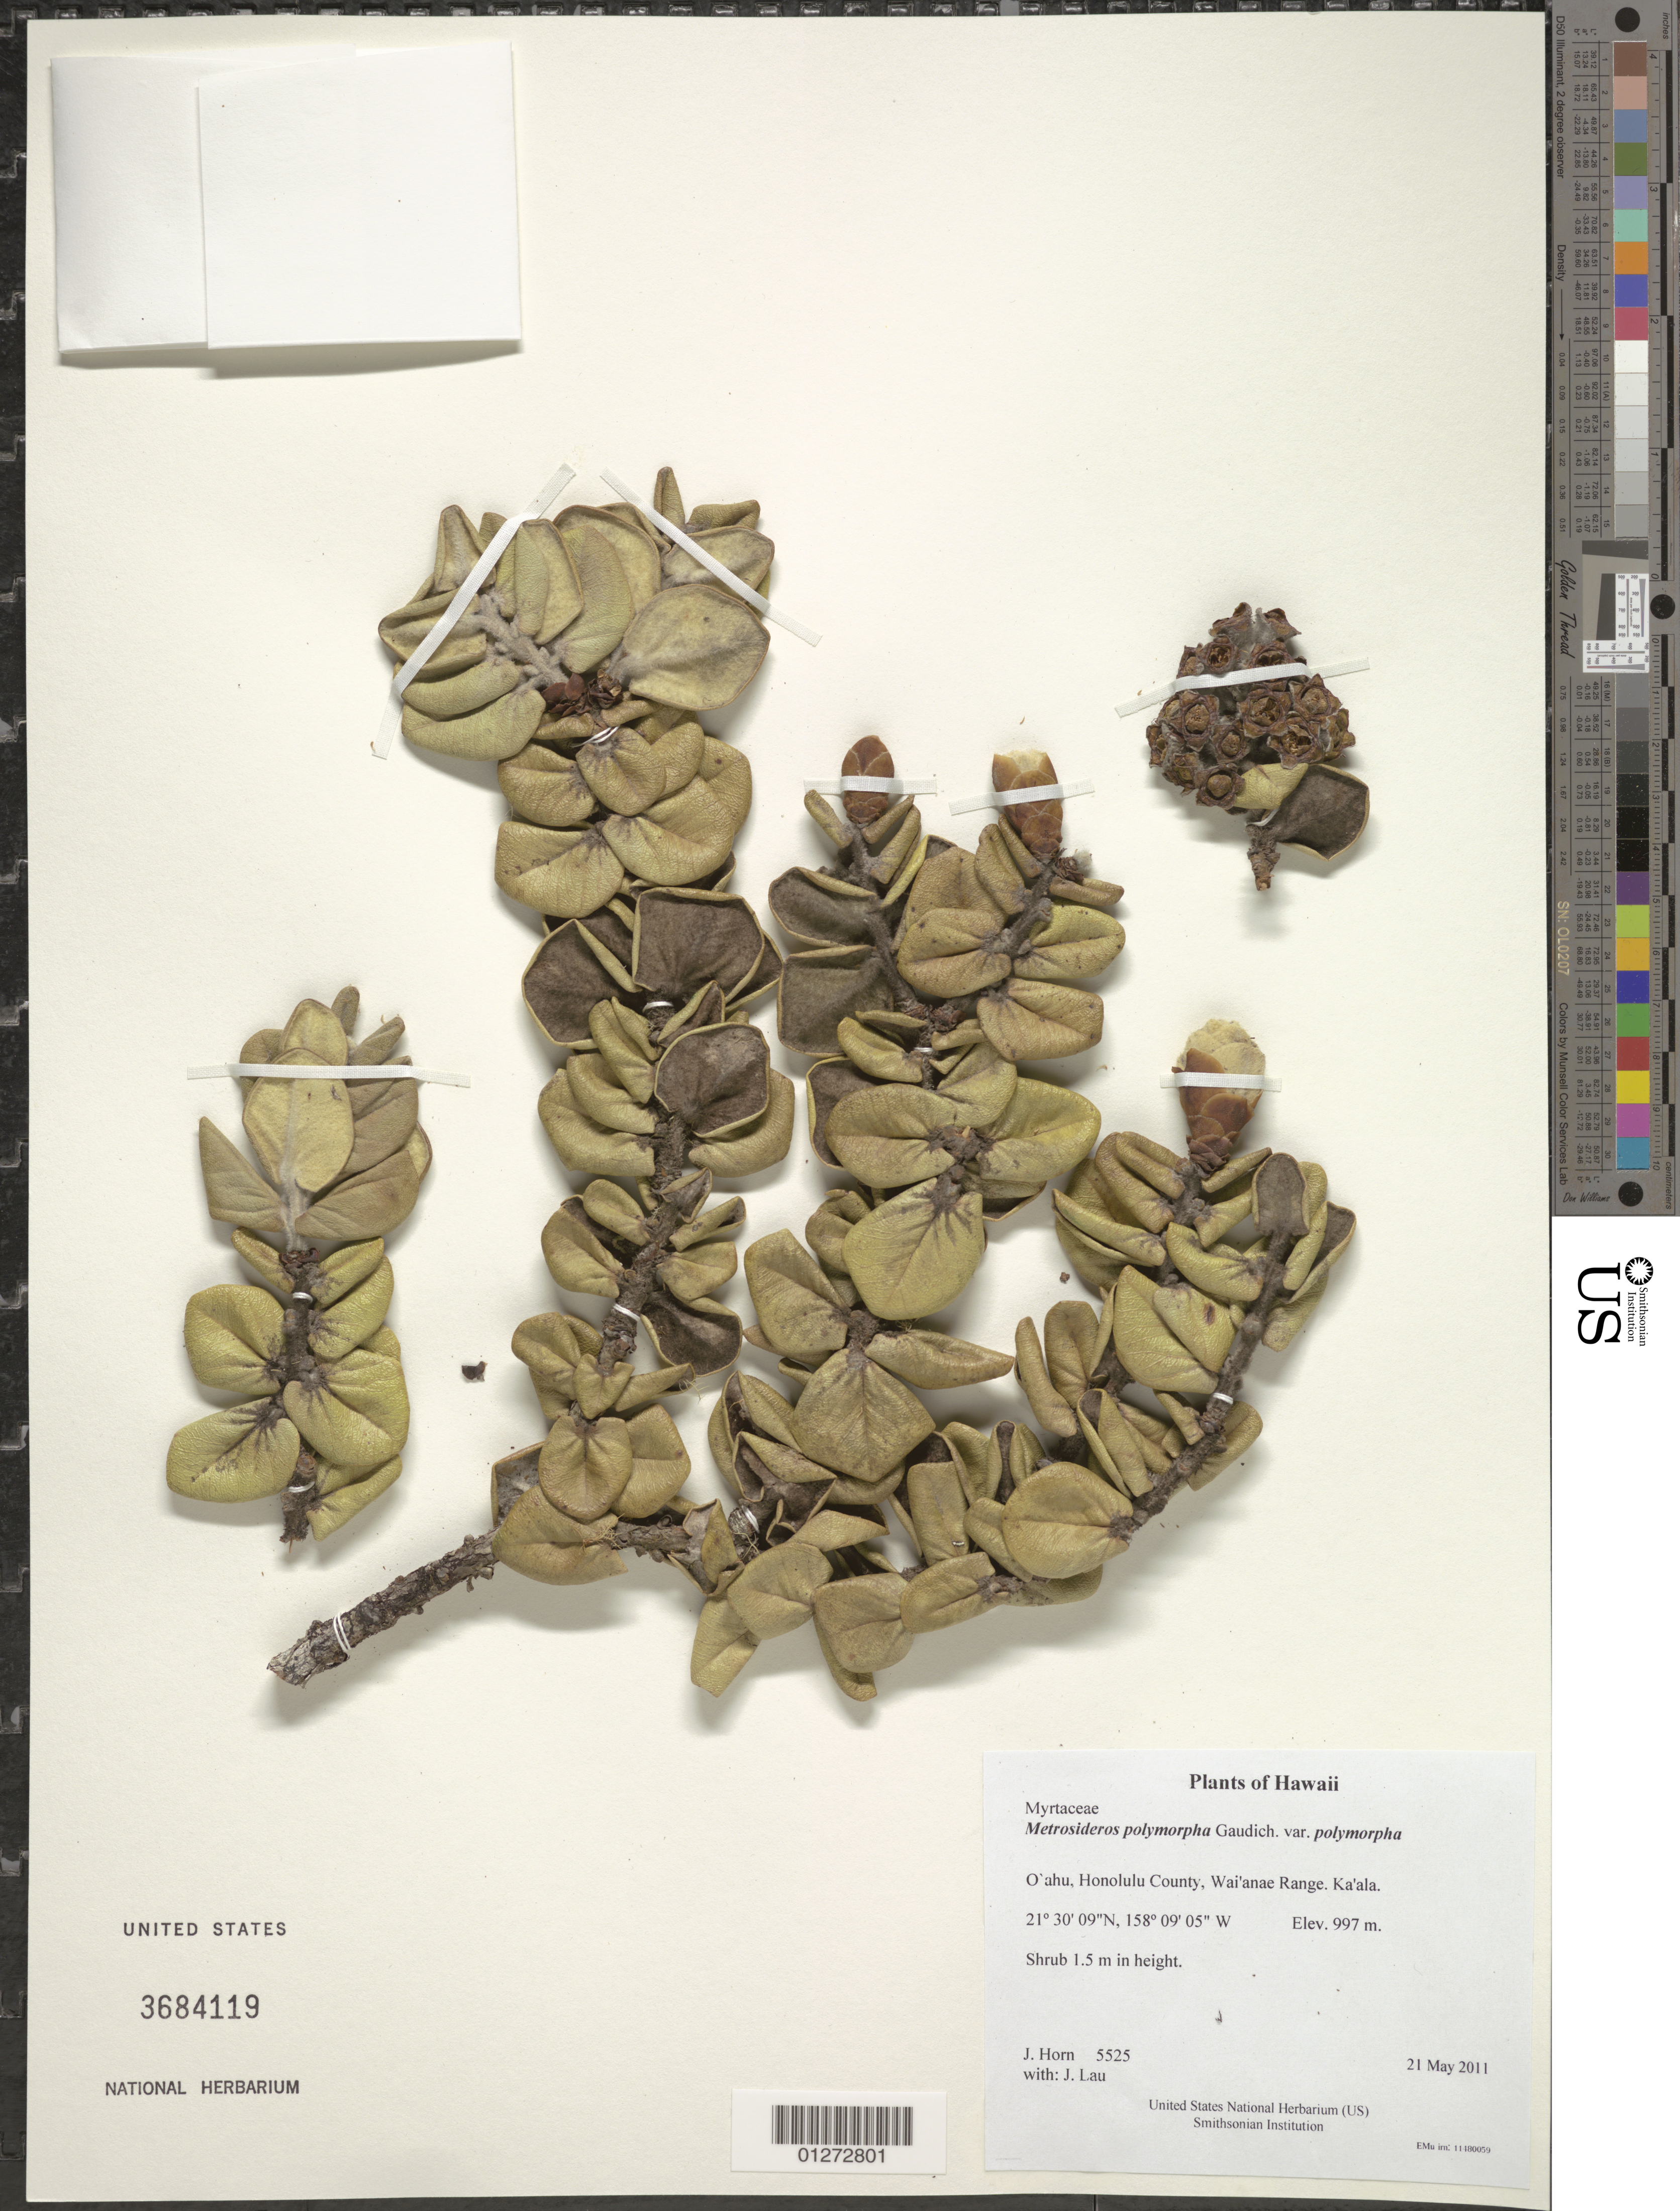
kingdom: Plantae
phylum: Tracheophyta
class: Magnoliopsida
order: Myrtales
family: Myrtaceae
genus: Metrosideros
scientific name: Metrosideros polymorpha var. polymorpha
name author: Gaudich.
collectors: J. Horn & J. Lau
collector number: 5525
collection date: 2011-05-21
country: United States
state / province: Hawaii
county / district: Honolulu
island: Oahu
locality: Wai'anae Range. Ka'ala.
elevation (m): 997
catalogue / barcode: US 3684119